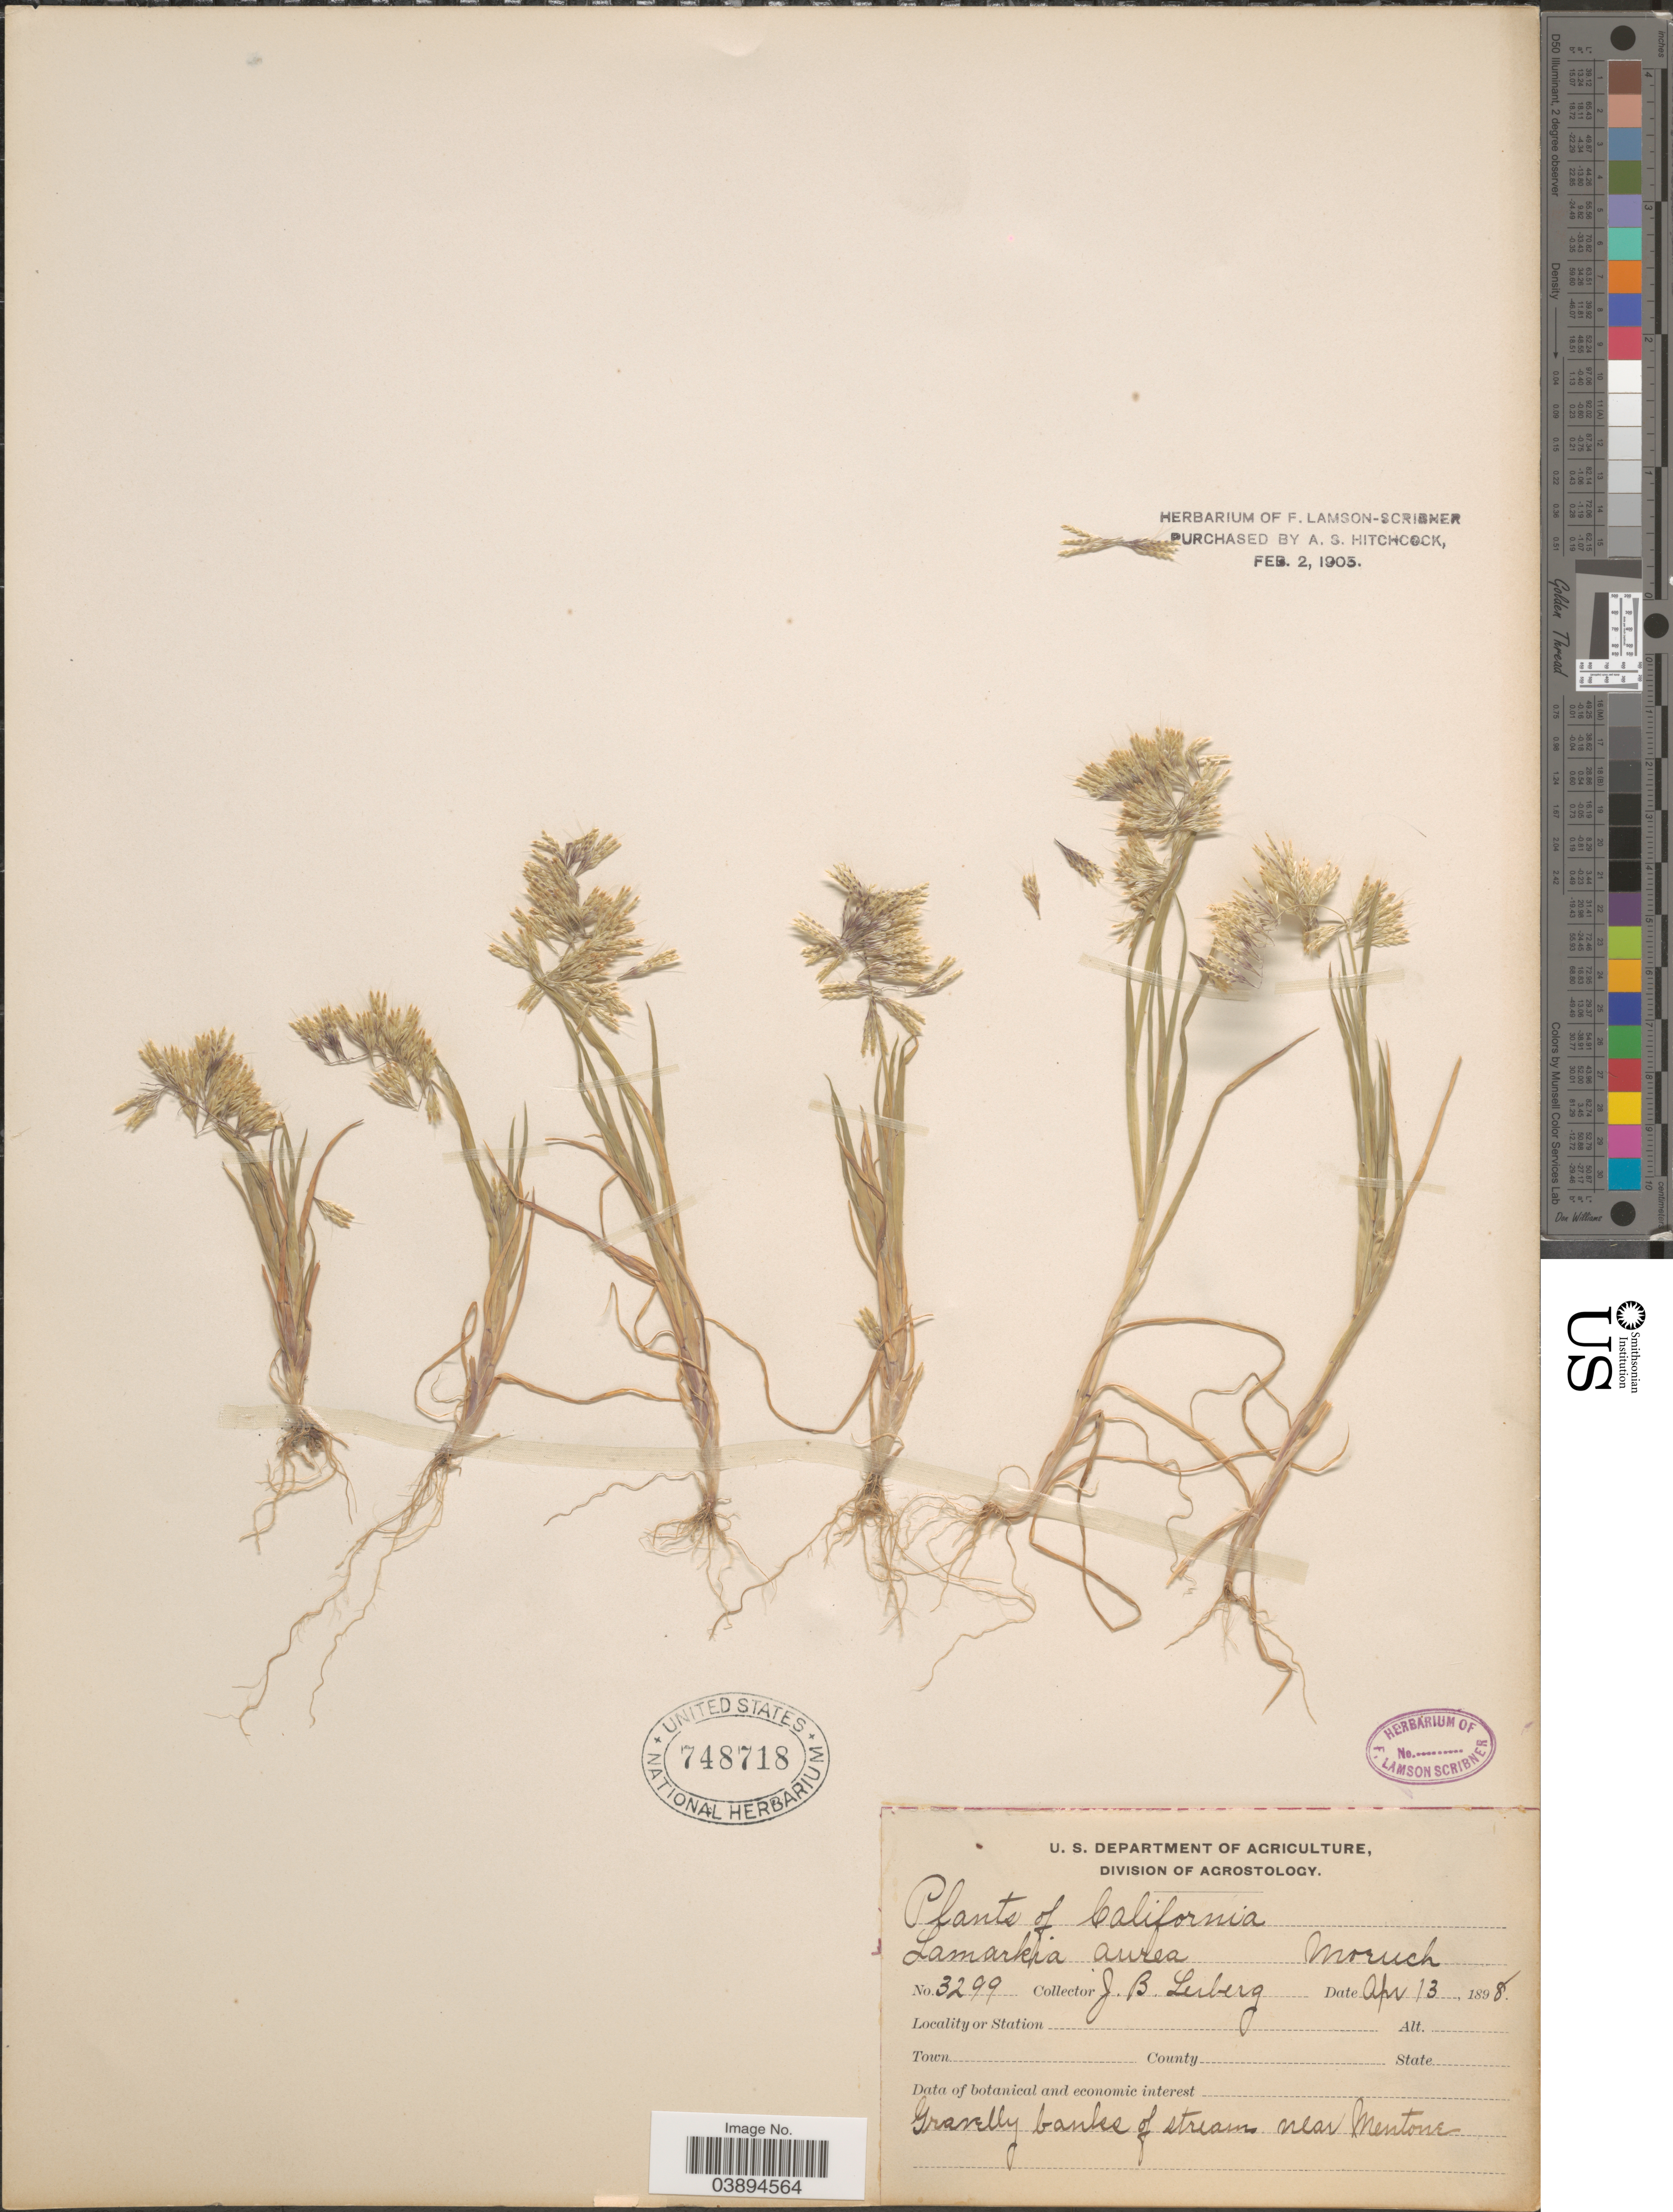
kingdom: Plantae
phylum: Tracheophyta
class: Liliopsida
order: Poales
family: Poaceae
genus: Lamarckia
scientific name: Lamarckia aurea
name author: (L.) Moench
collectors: J. B. Leiberg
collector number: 3299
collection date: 1898-04-13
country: United States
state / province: California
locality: Gravelly banks of stream near Mentone.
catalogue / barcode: US 748718